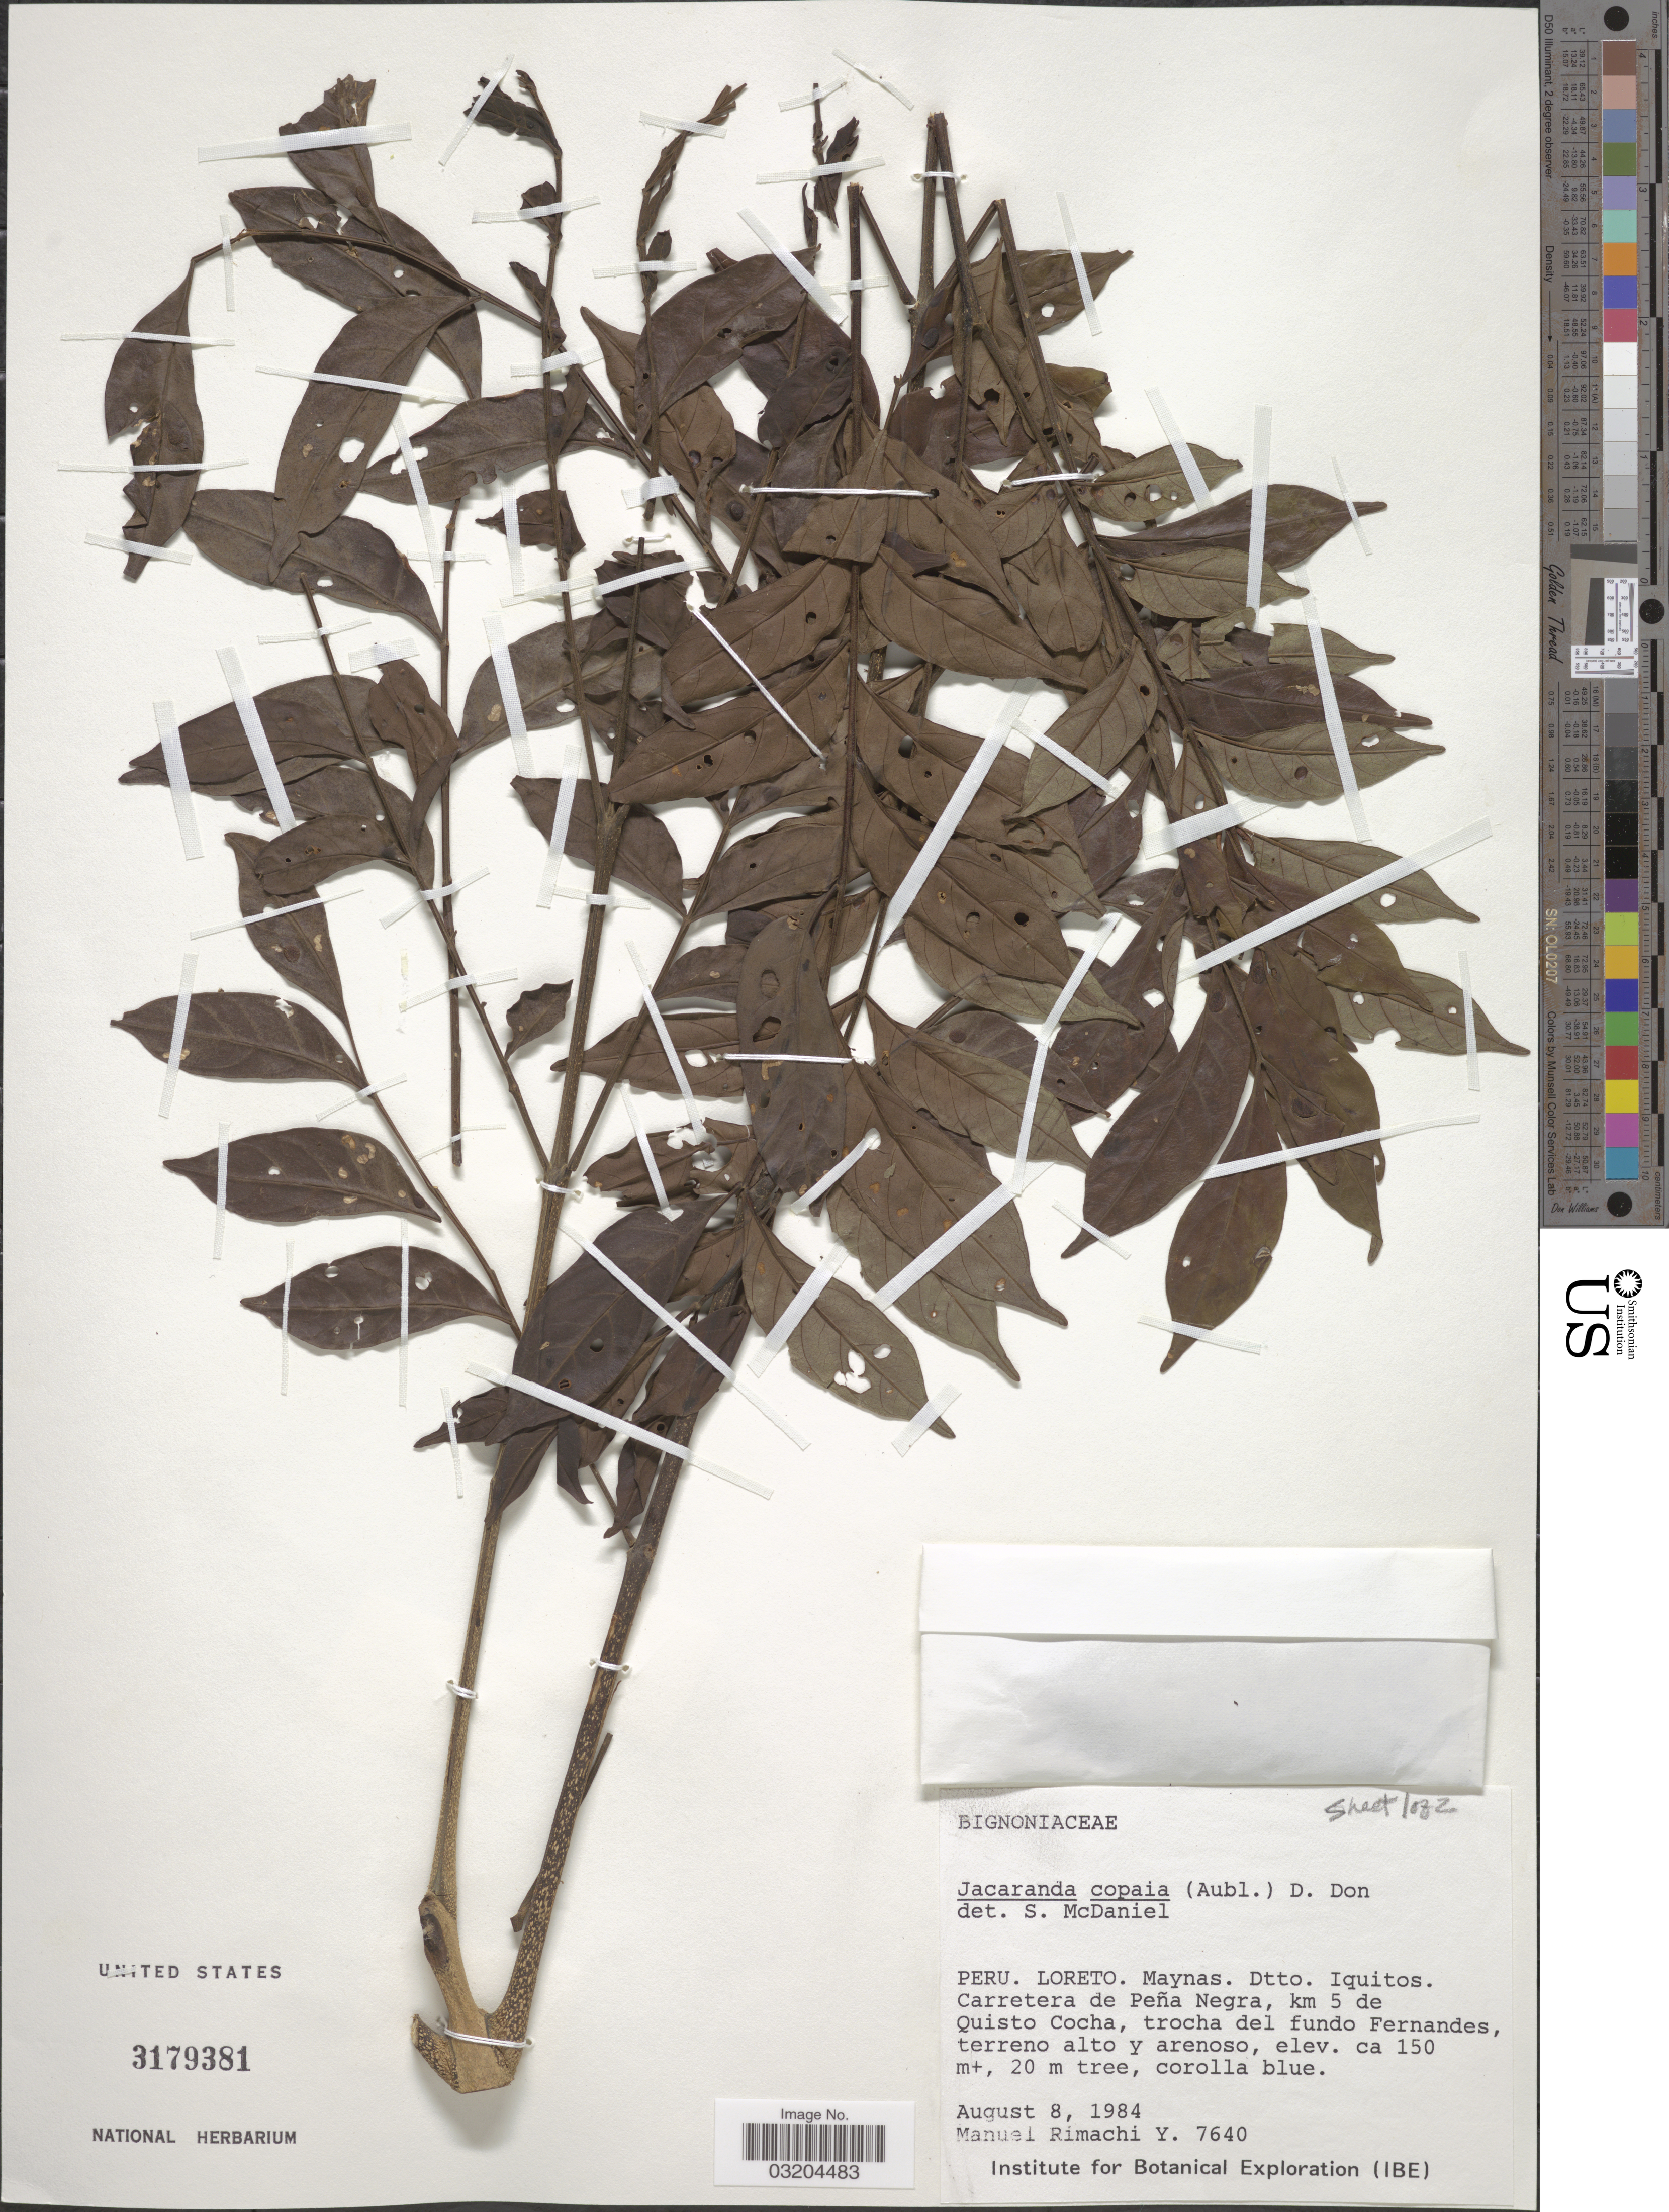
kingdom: Plantae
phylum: Tracheophyta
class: Magnoliopsida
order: Lamiales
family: Bignoniaceae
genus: Jacaranda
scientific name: Jacaranda copaia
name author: (Aubl.) D. Don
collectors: M. Rimachi Y.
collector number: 7640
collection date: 1984-08-08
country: Peru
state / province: Loreto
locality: Maynas. Dtto. Iquitos. Carretera de Peña Negra, km 5 de Quisto Cocha, trocha del fundo Fernandes.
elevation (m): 150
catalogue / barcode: US 3179381